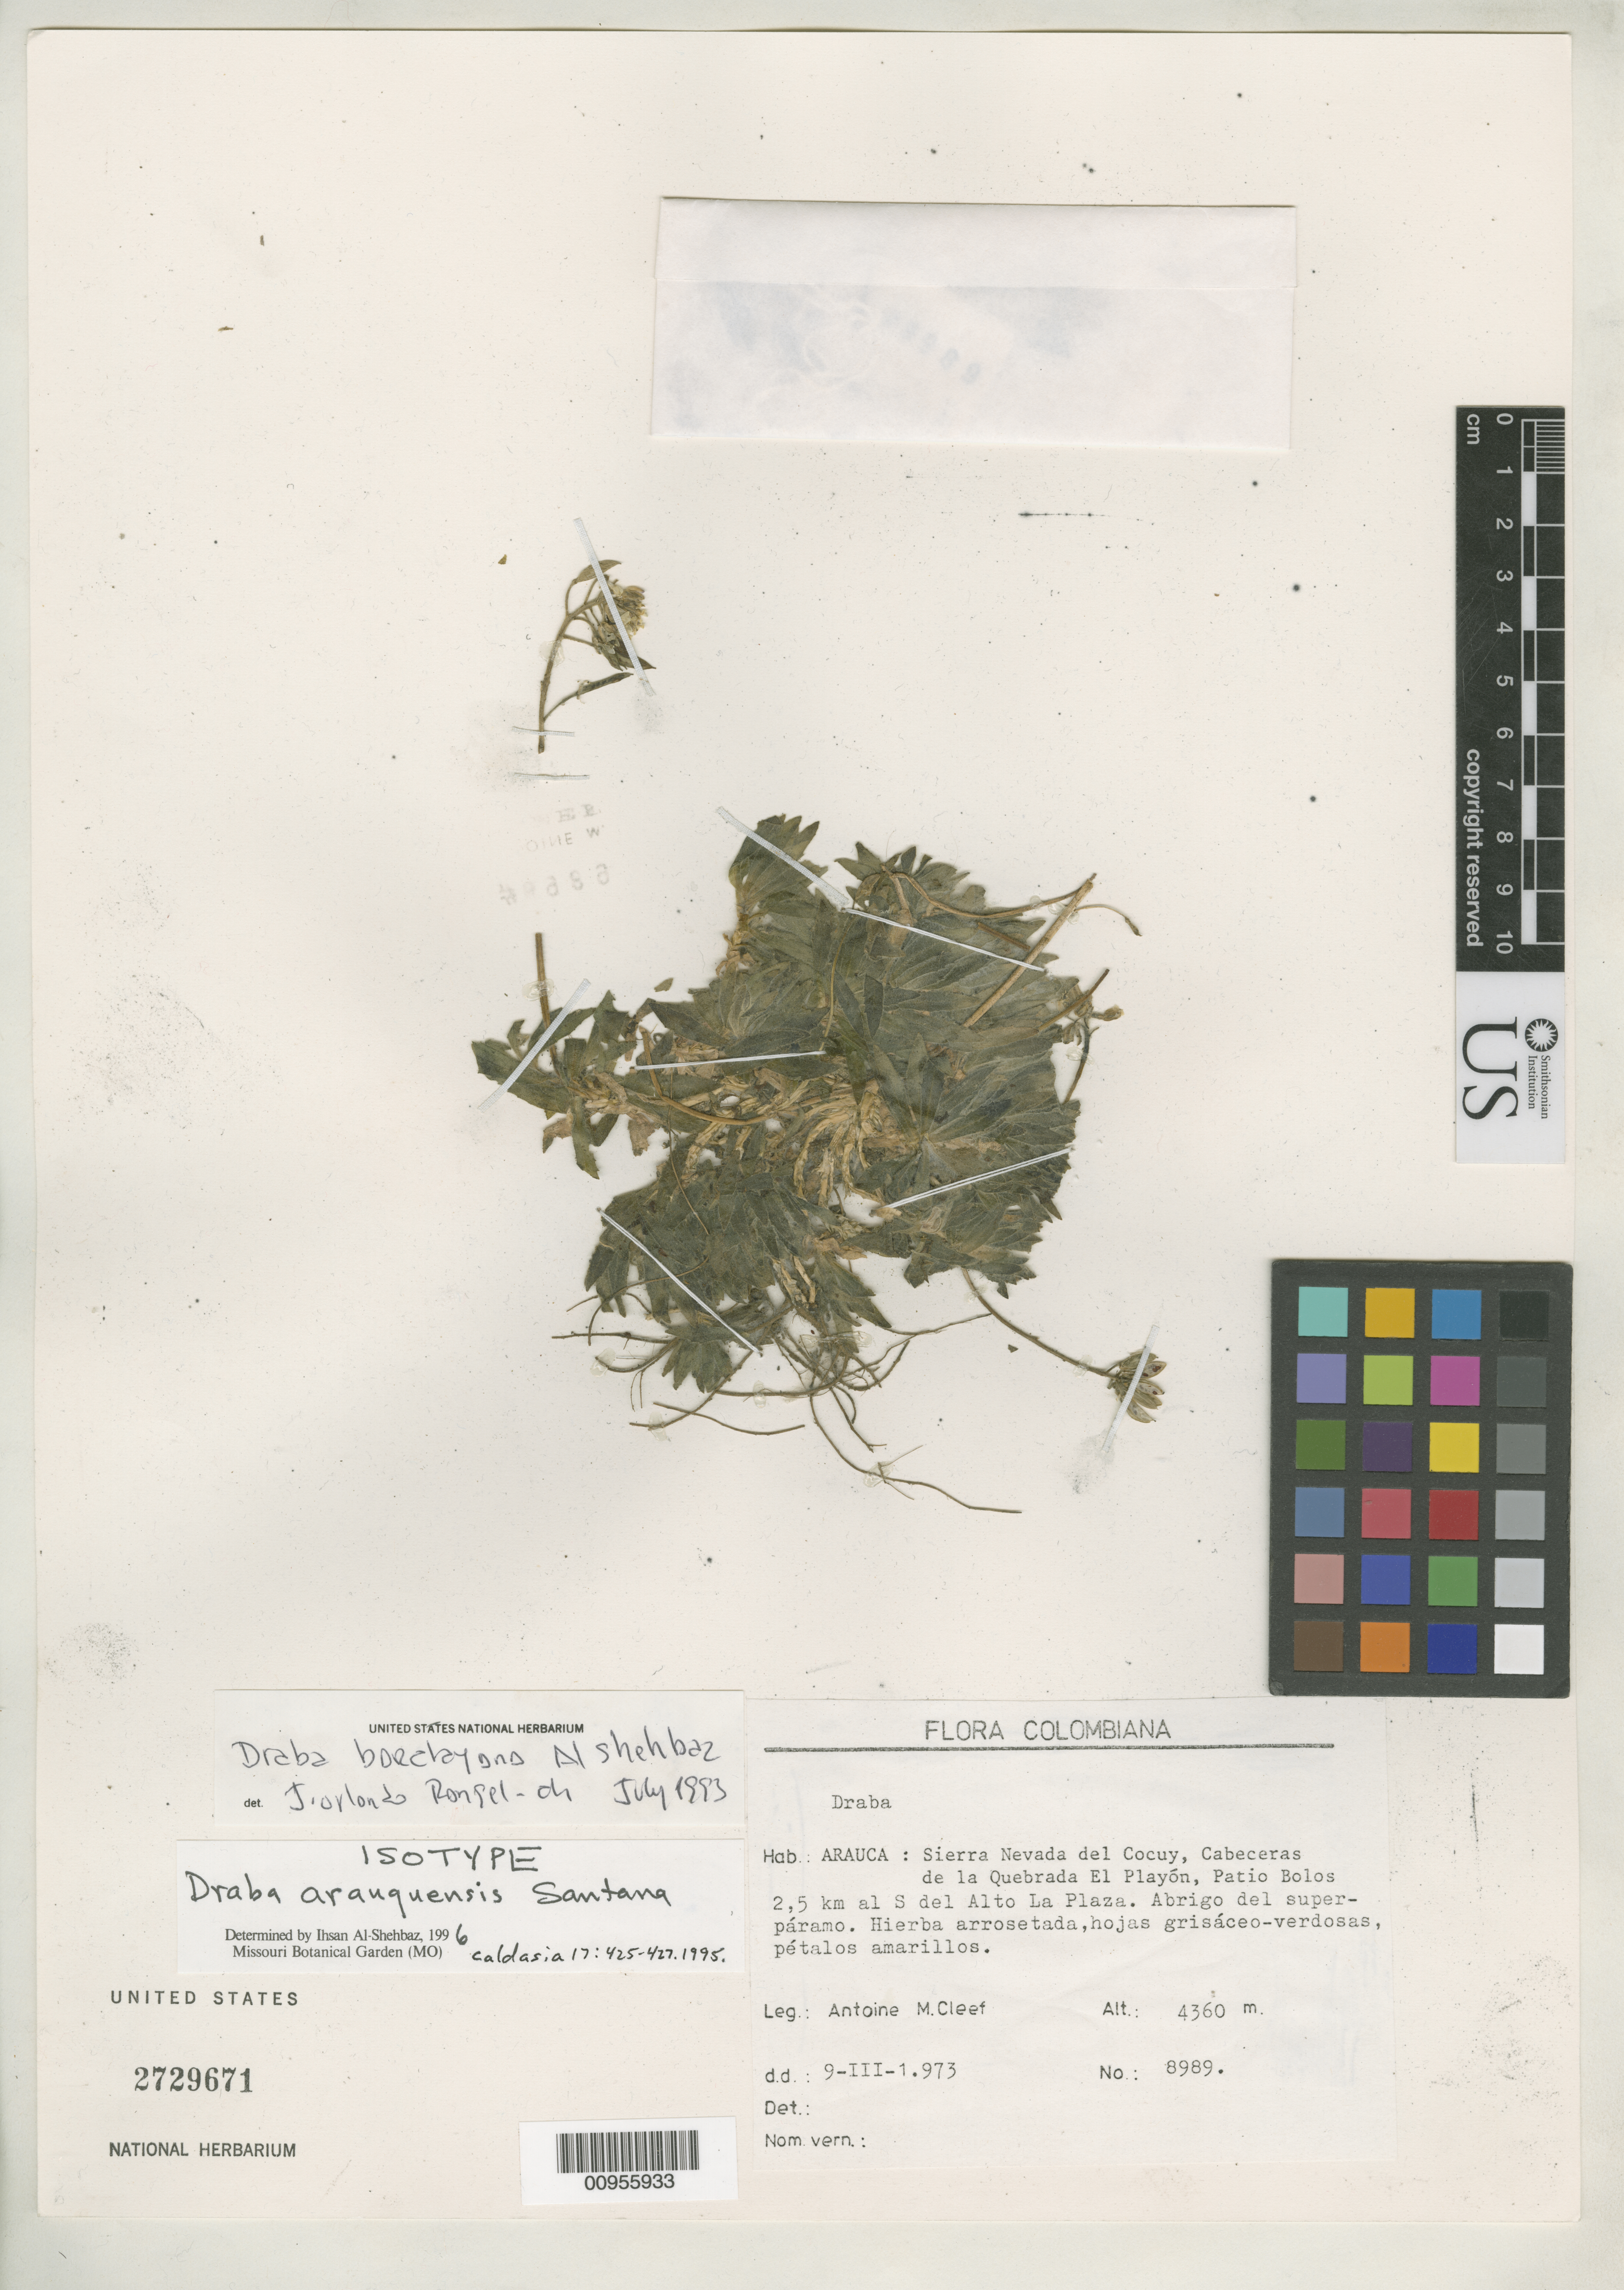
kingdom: Plantae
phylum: Tracheophyta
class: Magnoliopsida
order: Brassicales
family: Brassicaceae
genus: Draba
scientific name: Draba arauquensis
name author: Santana-Castañeda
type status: Isotype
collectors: A. M. Cleef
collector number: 8989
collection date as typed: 09 Mar 1973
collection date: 1973-03-09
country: Colombia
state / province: Arauca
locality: Arauca: Sierra Nevada del Cocuy, Cabeceras de la Quebrada El Playón, Patio Bolos 2.5 km al S del Alto La Plaza.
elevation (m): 4360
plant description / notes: Also annotated as Draba barclayana Al-Shehbaz.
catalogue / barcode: US 2729671